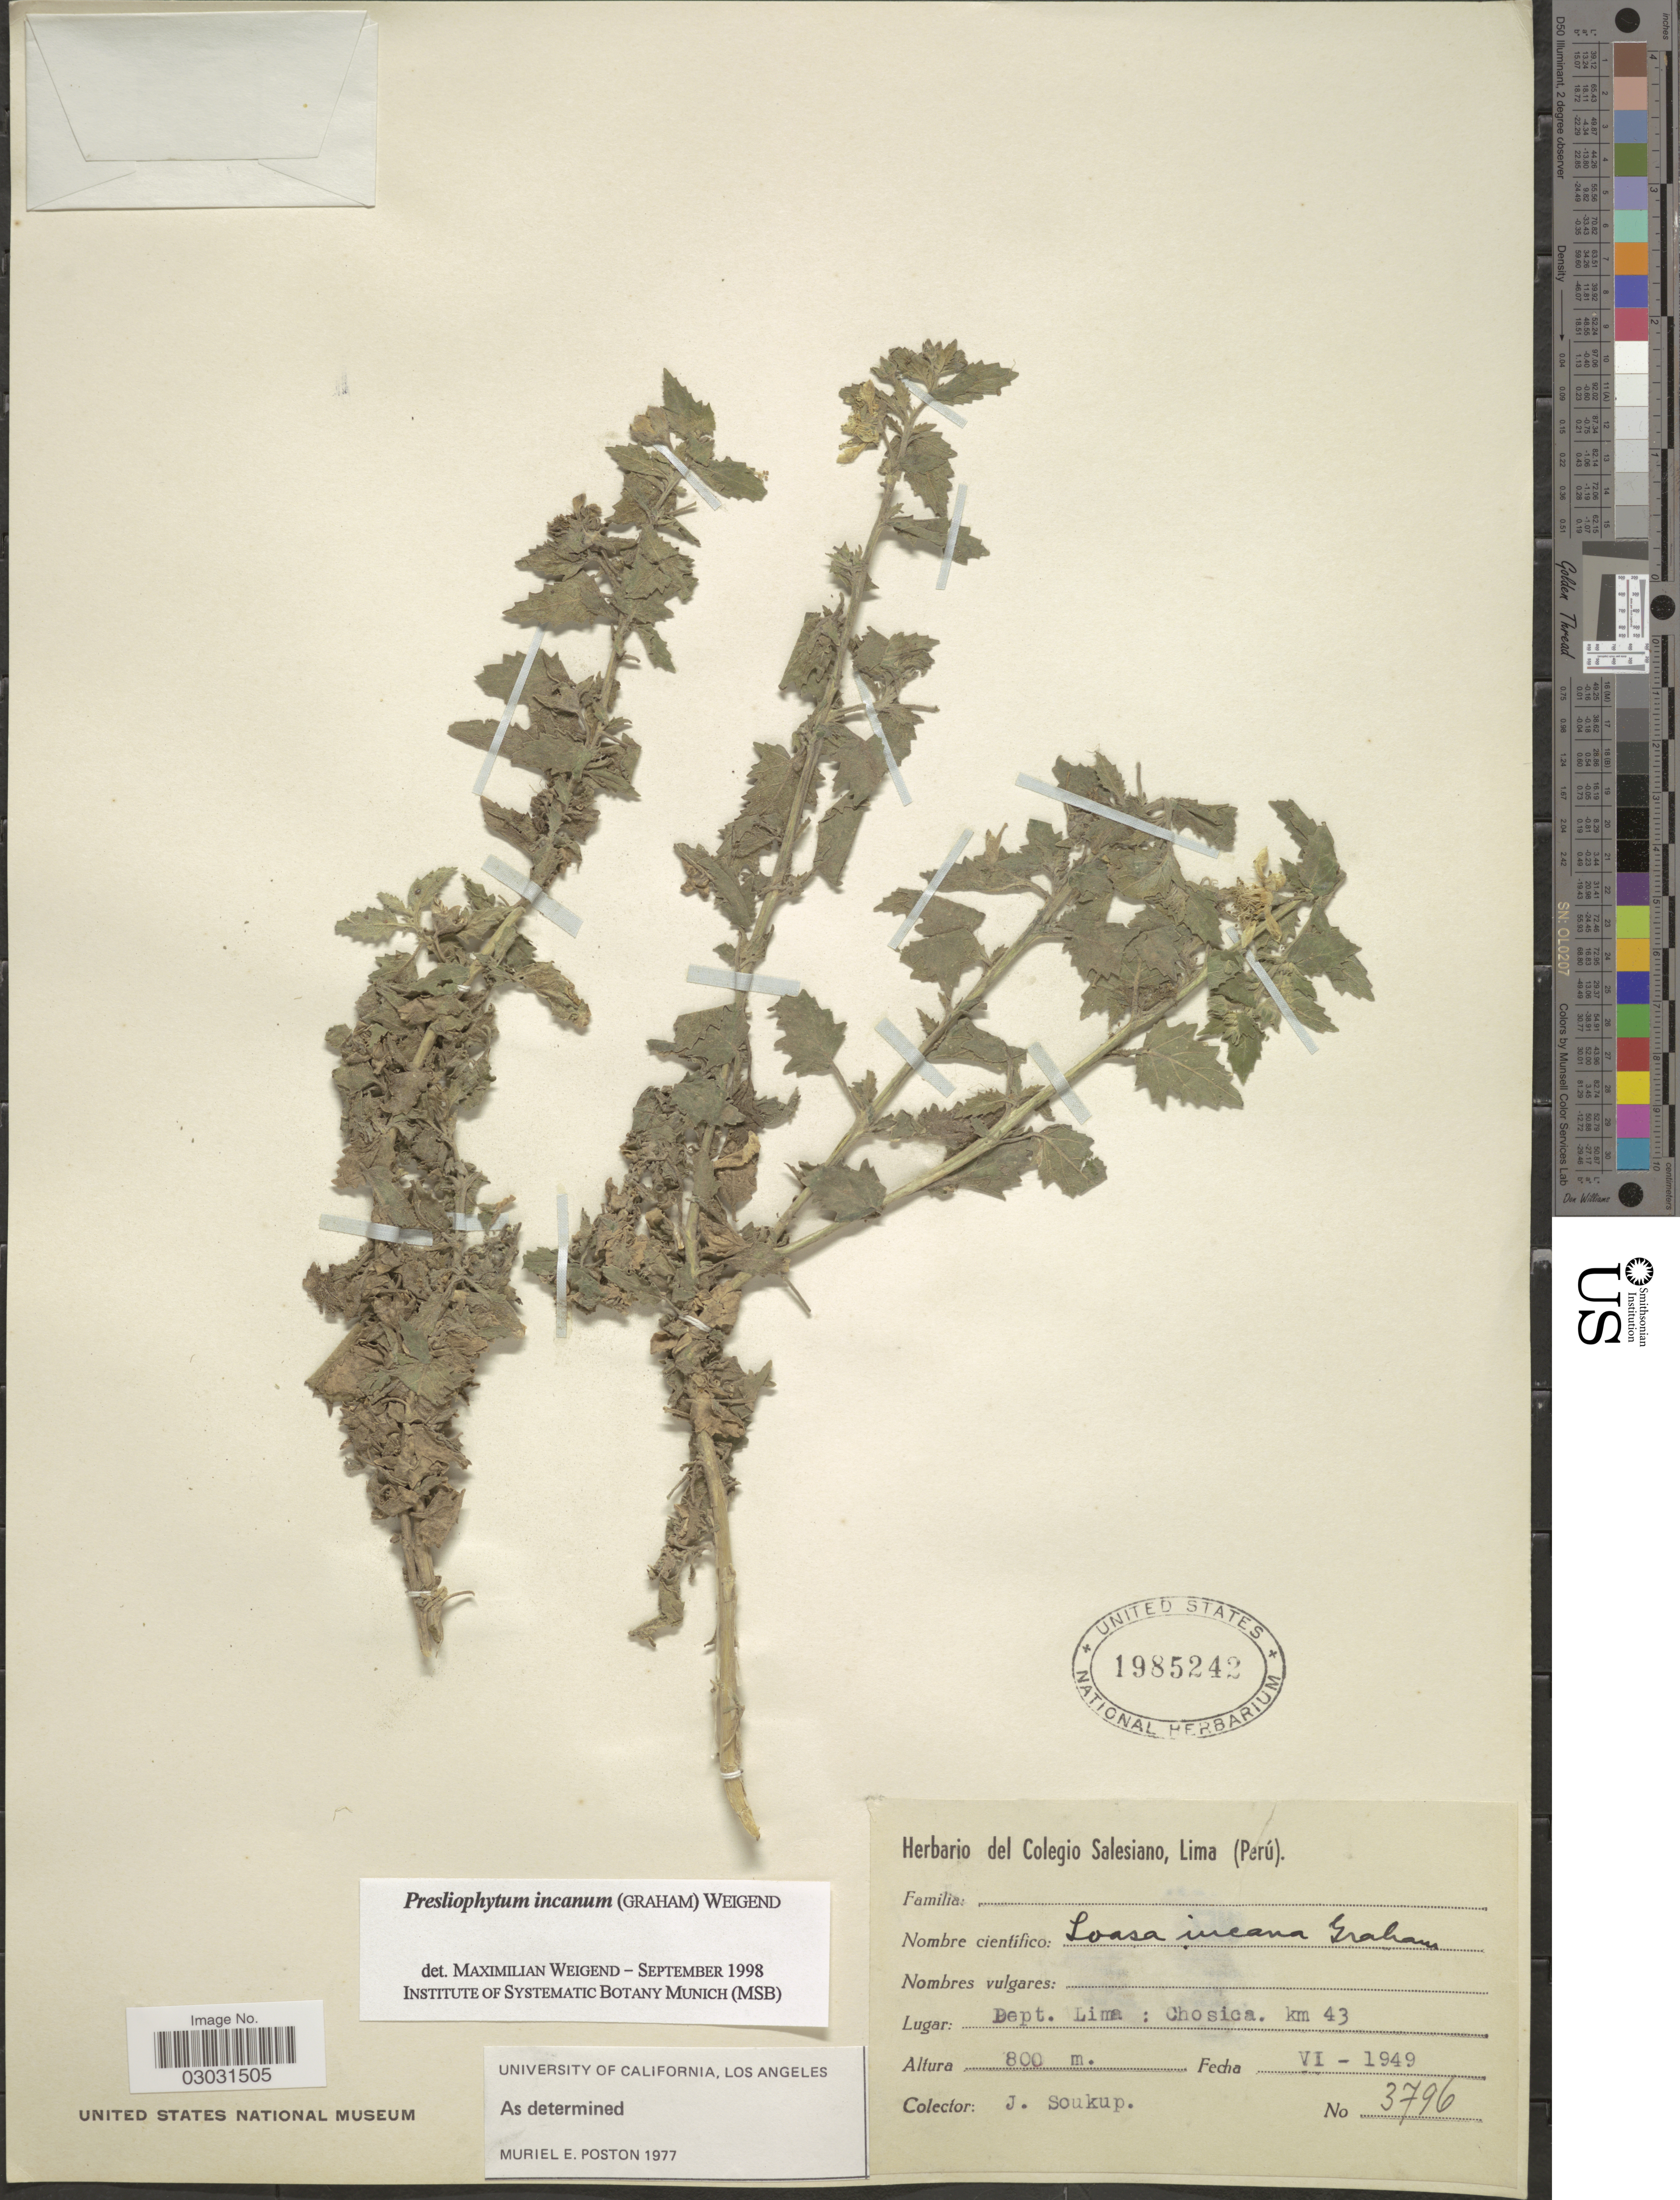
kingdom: Plantae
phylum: Tracheophyta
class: Magnoliopsida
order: Cornales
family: Loasaceae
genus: Presliophytum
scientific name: Presliophytum incanum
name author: (Graham) Weigand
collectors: J. Soukup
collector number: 3796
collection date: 1949-06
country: Peru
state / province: Lima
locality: Dept. Lima: Chosica. km 43.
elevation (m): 800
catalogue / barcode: US 1985242